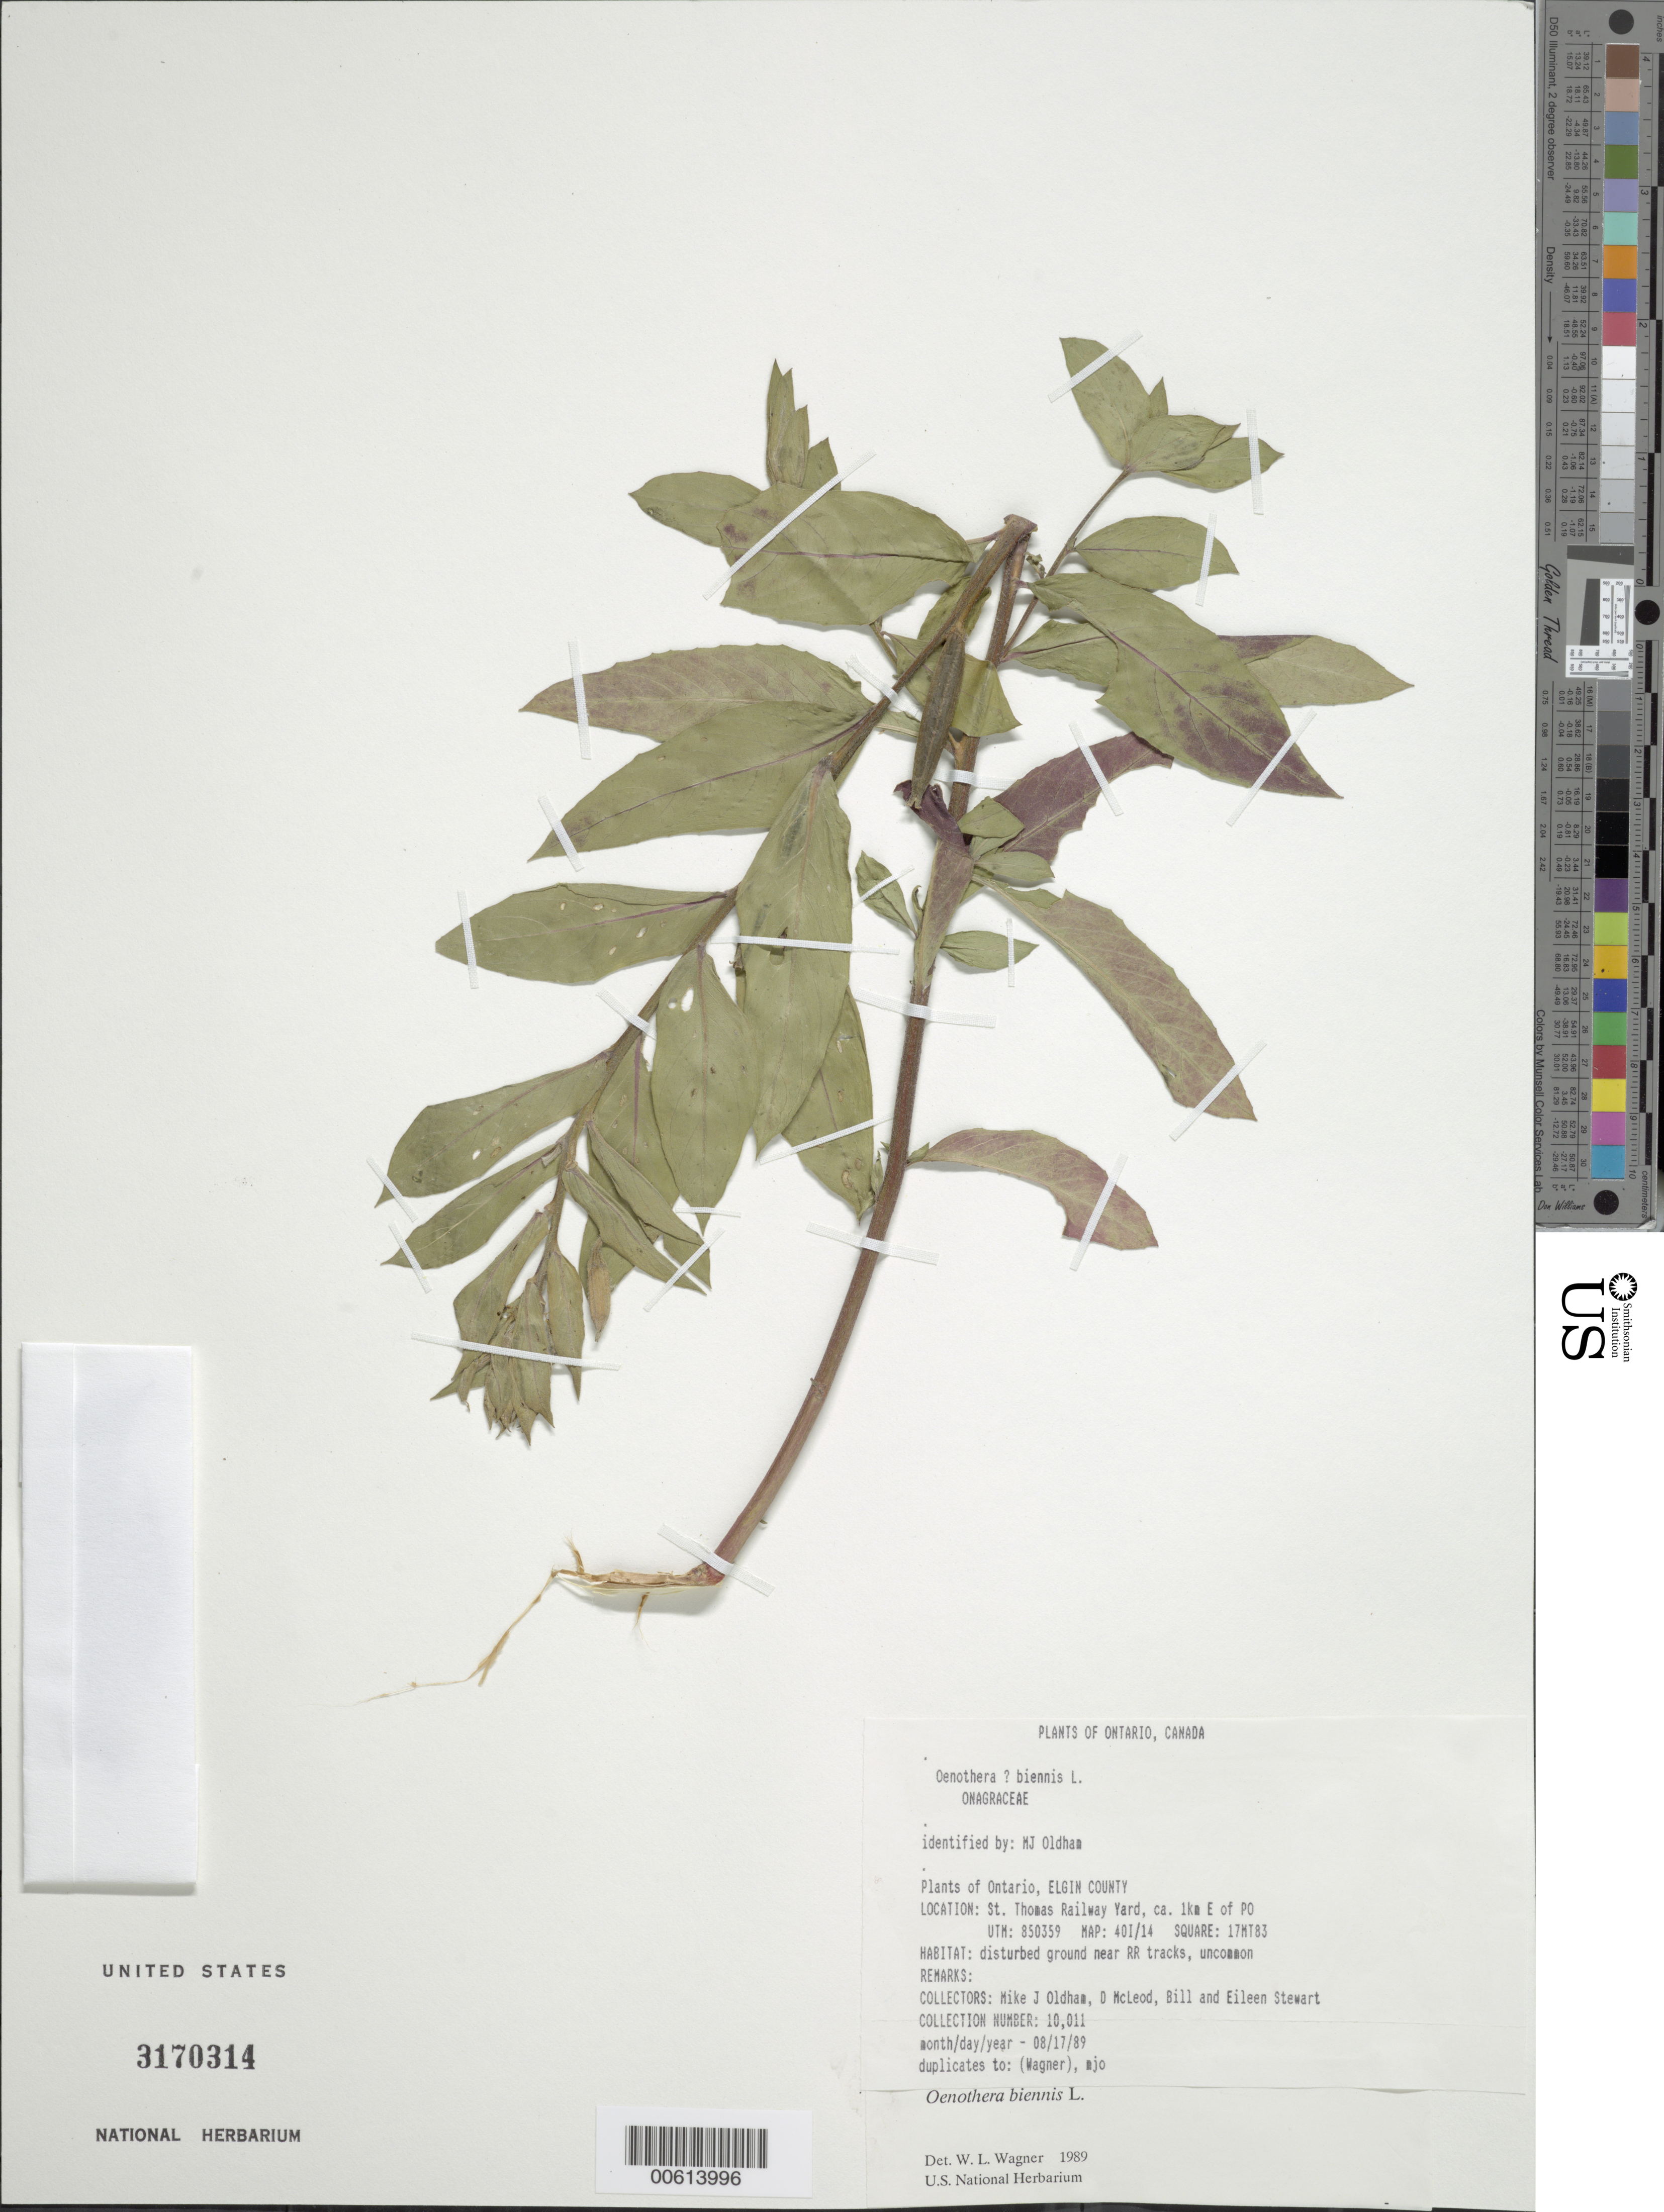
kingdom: Plantae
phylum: Tracheophyta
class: Magnoliopsida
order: Myrtales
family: Onagraceae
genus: Oenothera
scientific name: Oenothera biennis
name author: L.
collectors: M. Oldham, D. McLeod, B. Stewart & E. Stewart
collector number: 10011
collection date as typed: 17 Aug 1989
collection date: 1989-08-17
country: Canada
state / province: Ontario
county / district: Elgin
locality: St. Thomas Railway yard, E of Pouth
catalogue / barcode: US 3170314